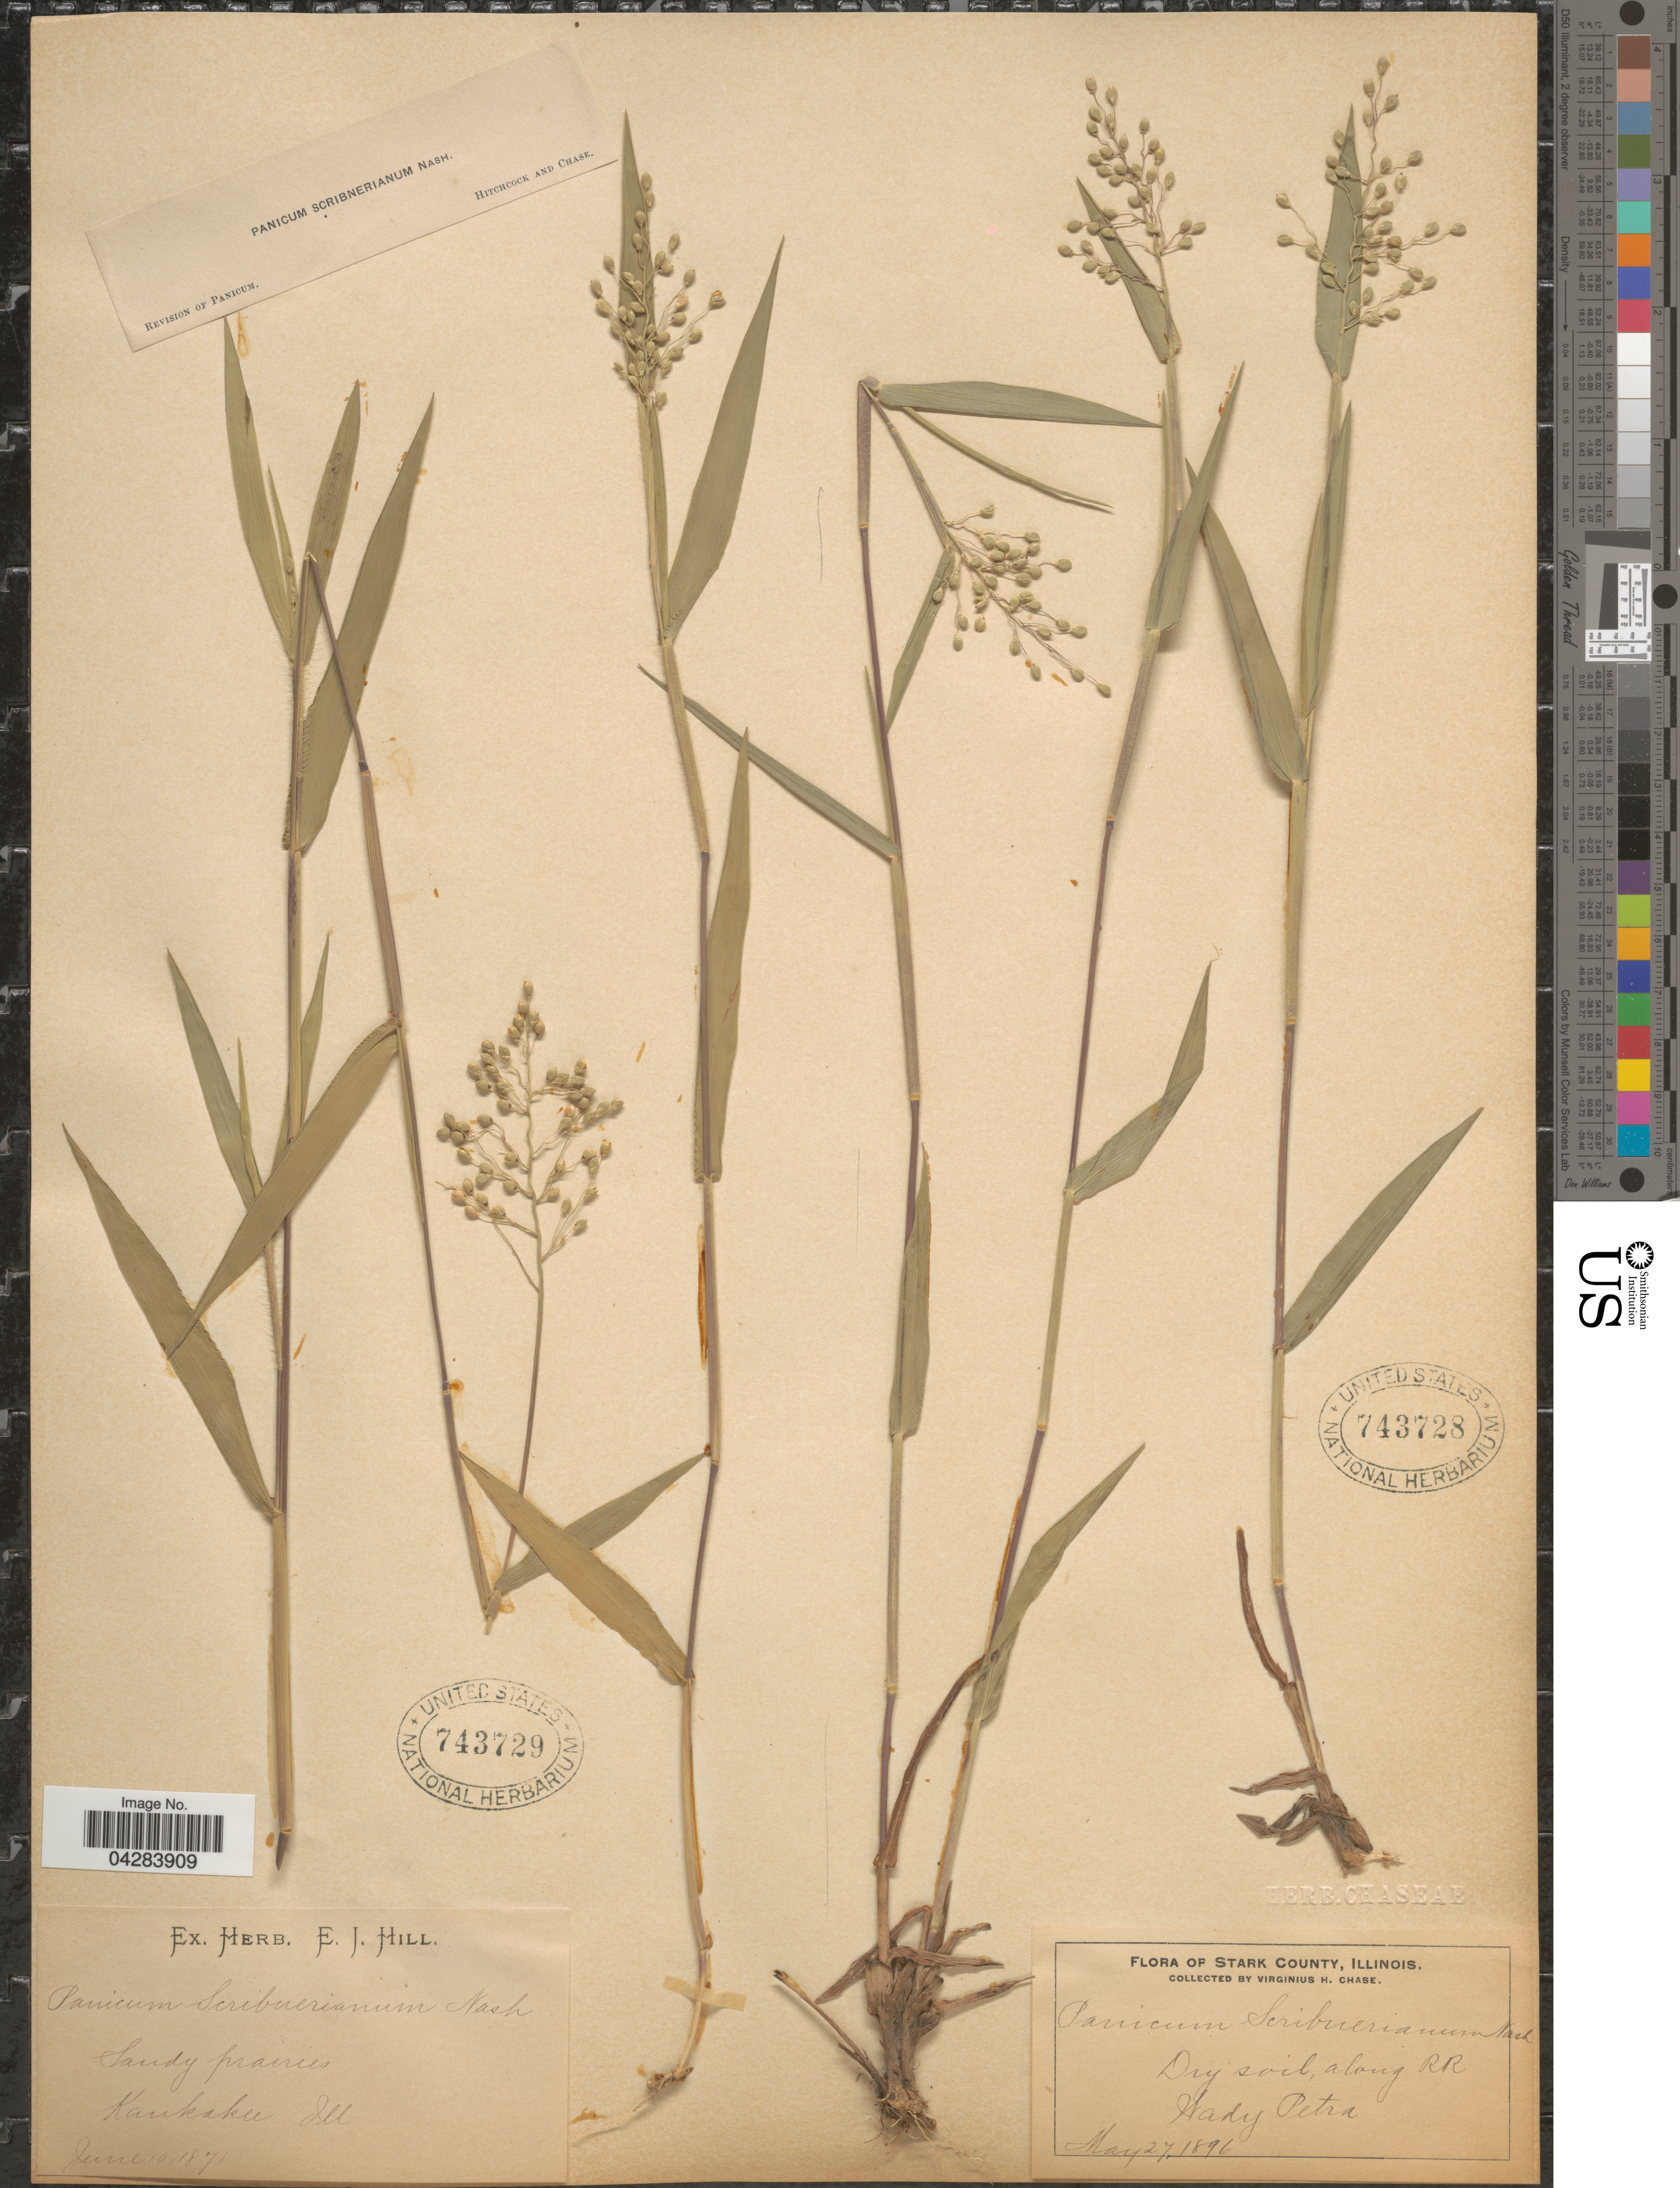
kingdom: Plantae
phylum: Tracheophyta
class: Liliopsida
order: Poales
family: Poaceae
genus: Dichanthelium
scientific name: Dichanthelium oligosanthes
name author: (Schult.) Gould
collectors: V. H. Chase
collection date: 1896-05-27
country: United States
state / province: Illinois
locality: Stark County. Dry soil, along RR Wady Petra.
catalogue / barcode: US 743728-2